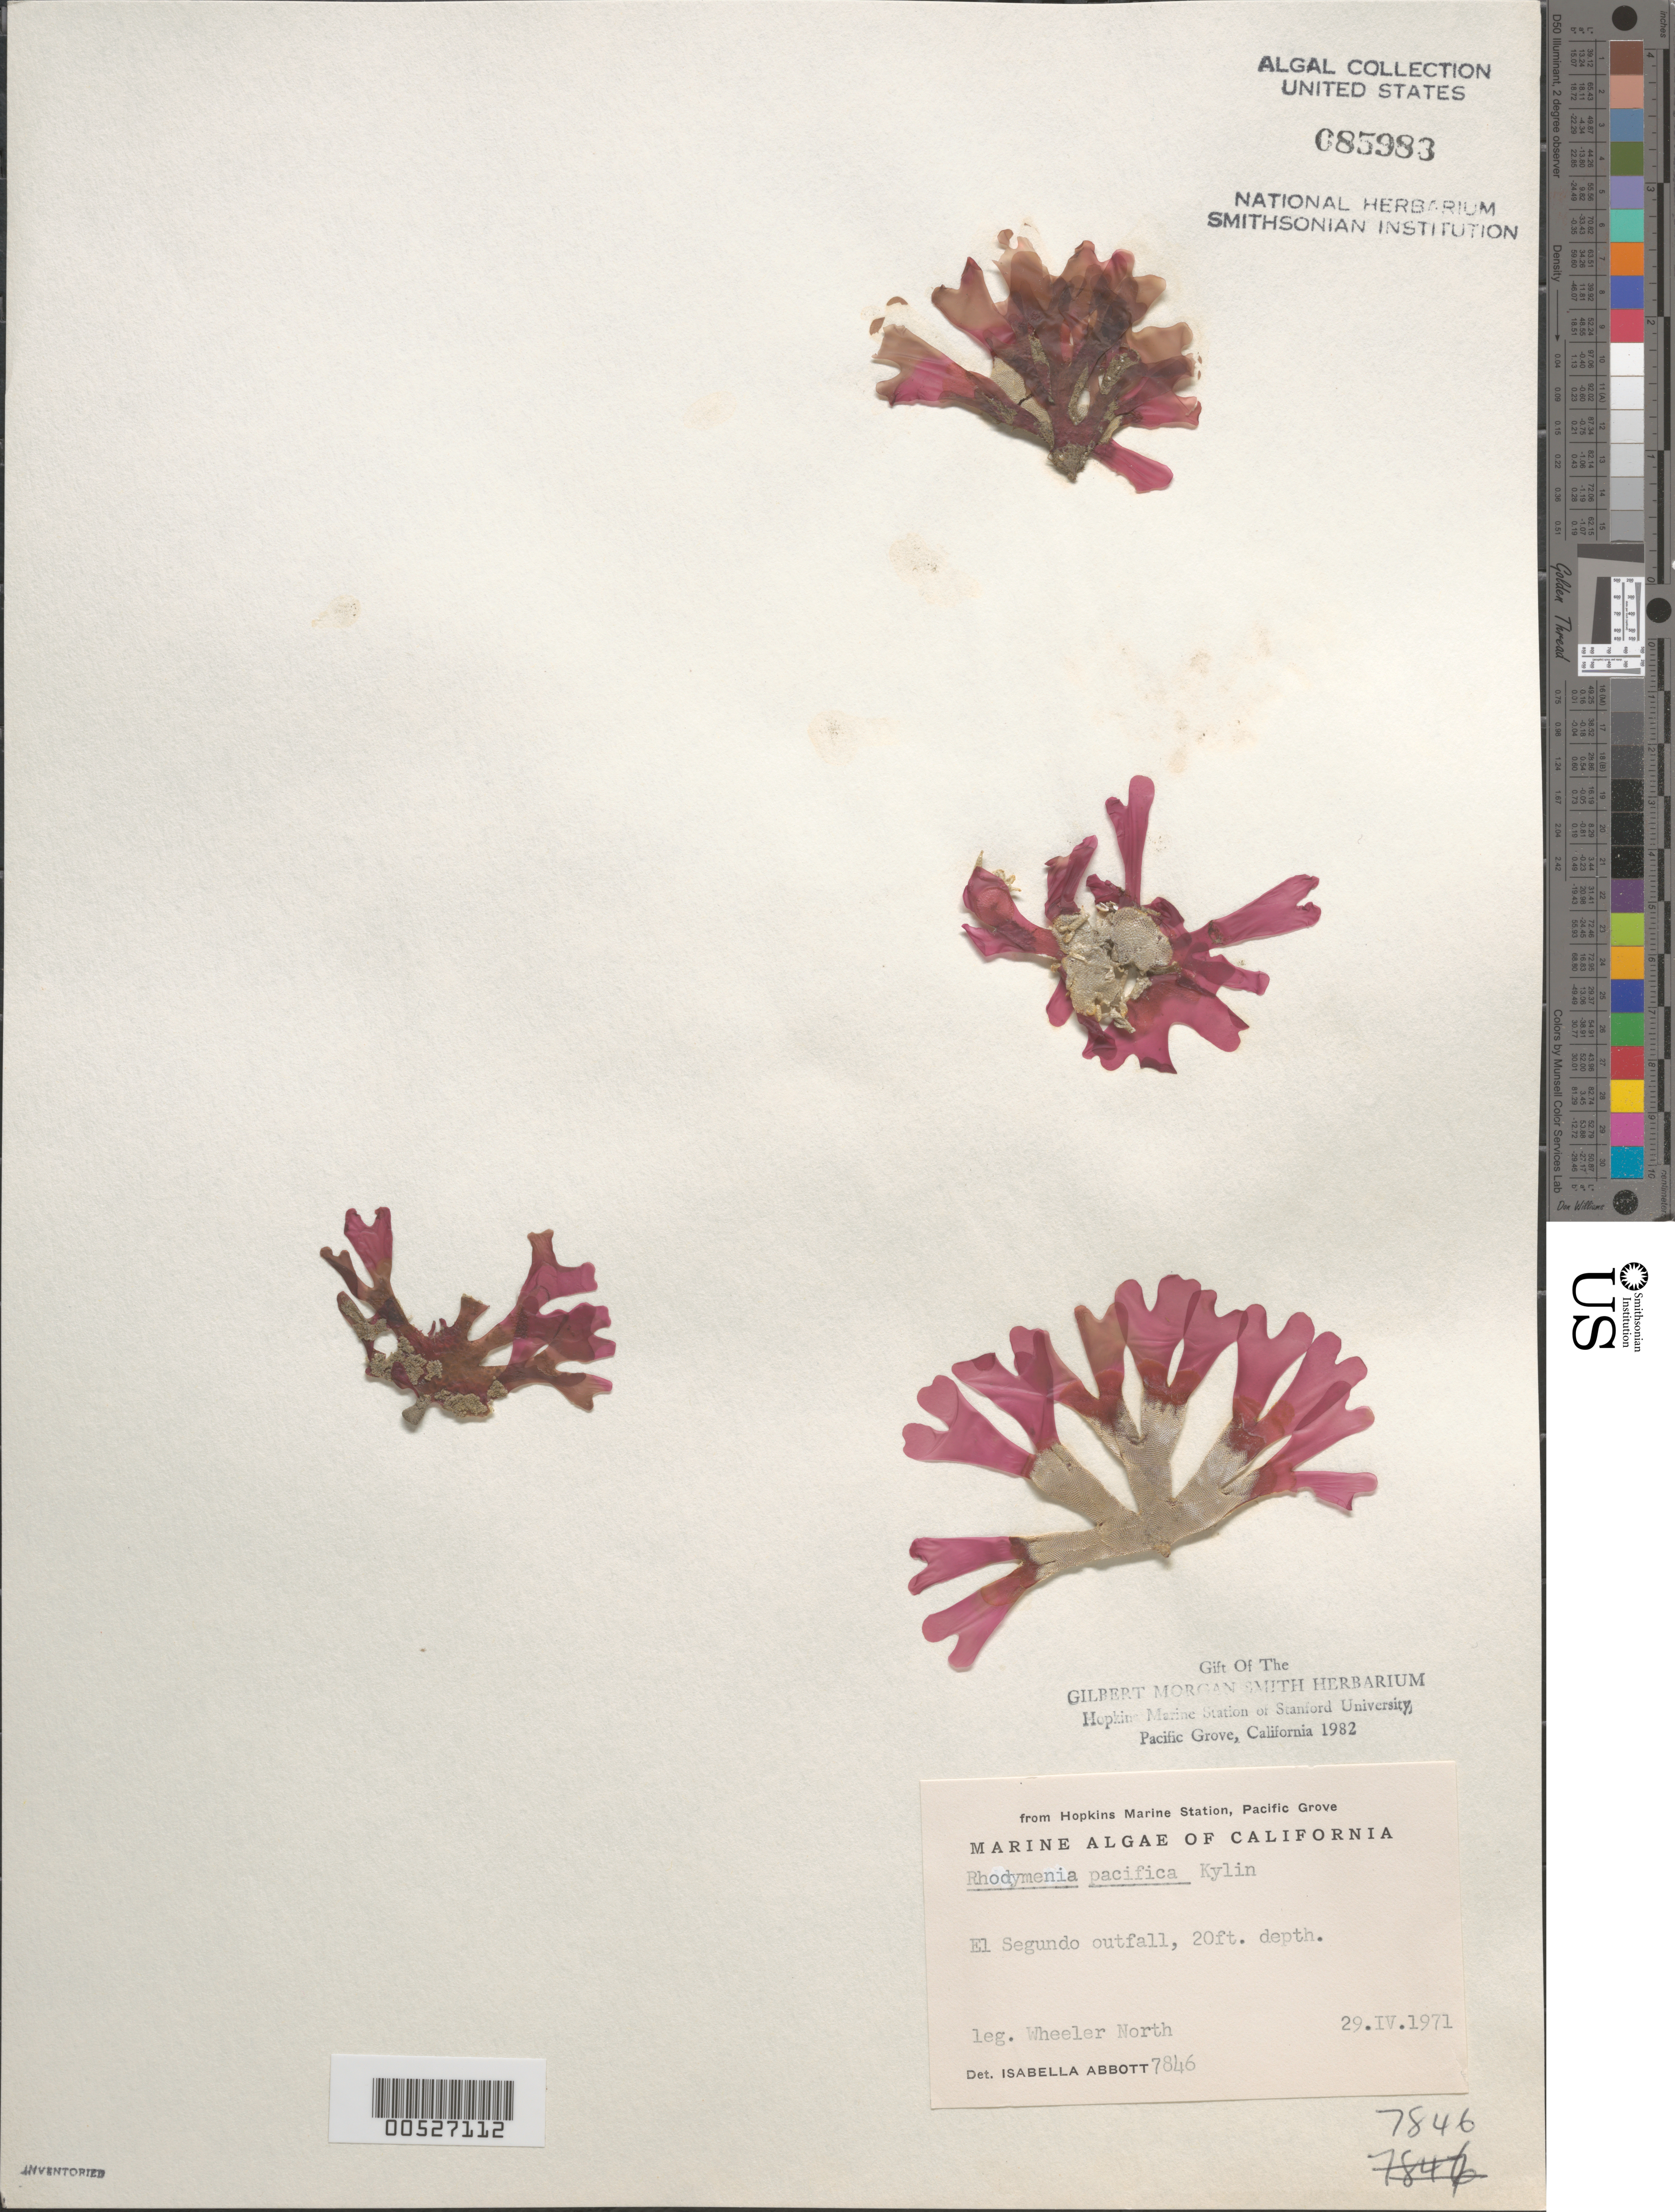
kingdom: Plantae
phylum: Rhodophyta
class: Florideophyceae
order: Rhodymeniales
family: Rhodymeniaceae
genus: Rhodymenia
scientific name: Rhodymenia pacifica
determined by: Abbott, Isabella A.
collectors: W. North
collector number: IAA 7846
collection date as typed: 29 Apr 1971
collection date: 1971-04-29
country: United States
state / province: California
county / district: Los Angeles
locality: El Segundo outfall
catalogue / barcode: US 85983